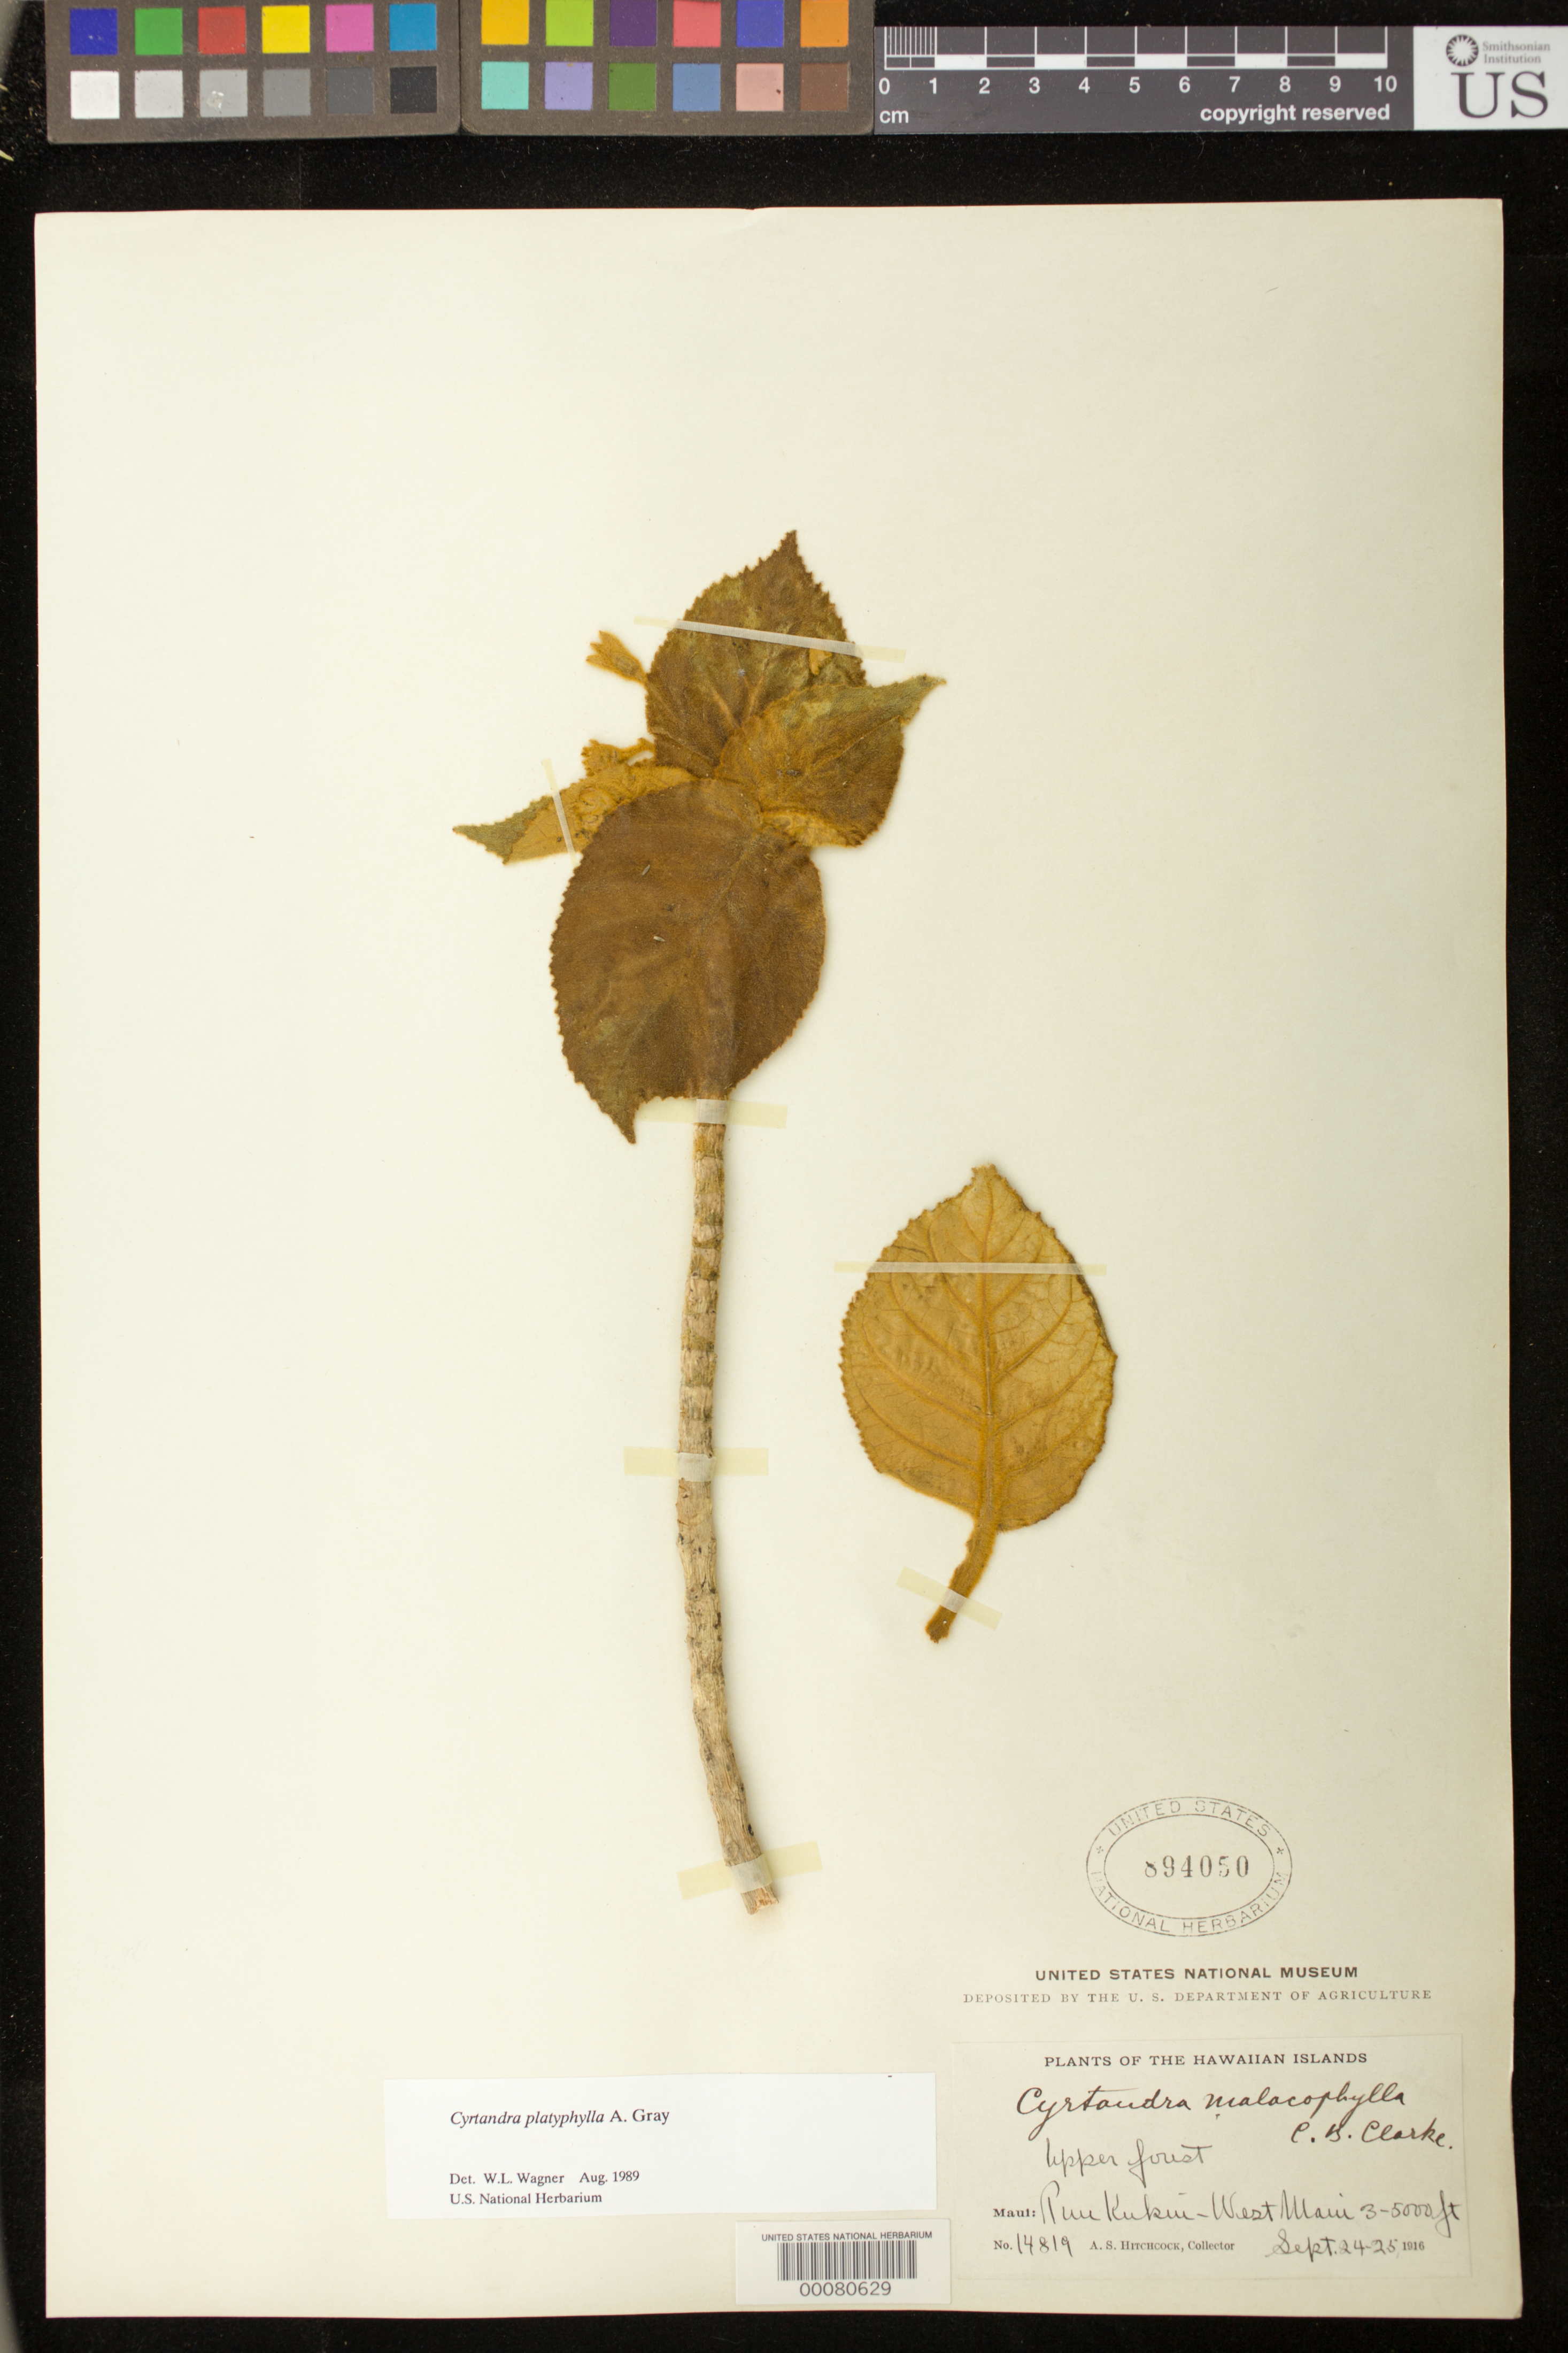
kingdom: Plantae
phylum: Tracheophyta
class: Magnoliopsida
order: Lamiales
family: Gesneriaceae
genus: Cyrtandra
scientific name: Cyrtandra platyphylla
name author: A. Gray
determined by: Wagner, W. L., (BOT), Smithsonian Institution - National Museum of Natural History (UNITED STATES)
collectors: A. S. Hitchcock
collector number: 14819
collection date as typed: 24-25 Sep 1916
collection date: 1916-09-24/1916-09-25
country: United States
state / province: Hawaii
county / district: Maui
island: Maui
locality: Puu kuku, West Maui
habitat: Upper forest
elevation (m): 914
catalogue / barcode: US 894050